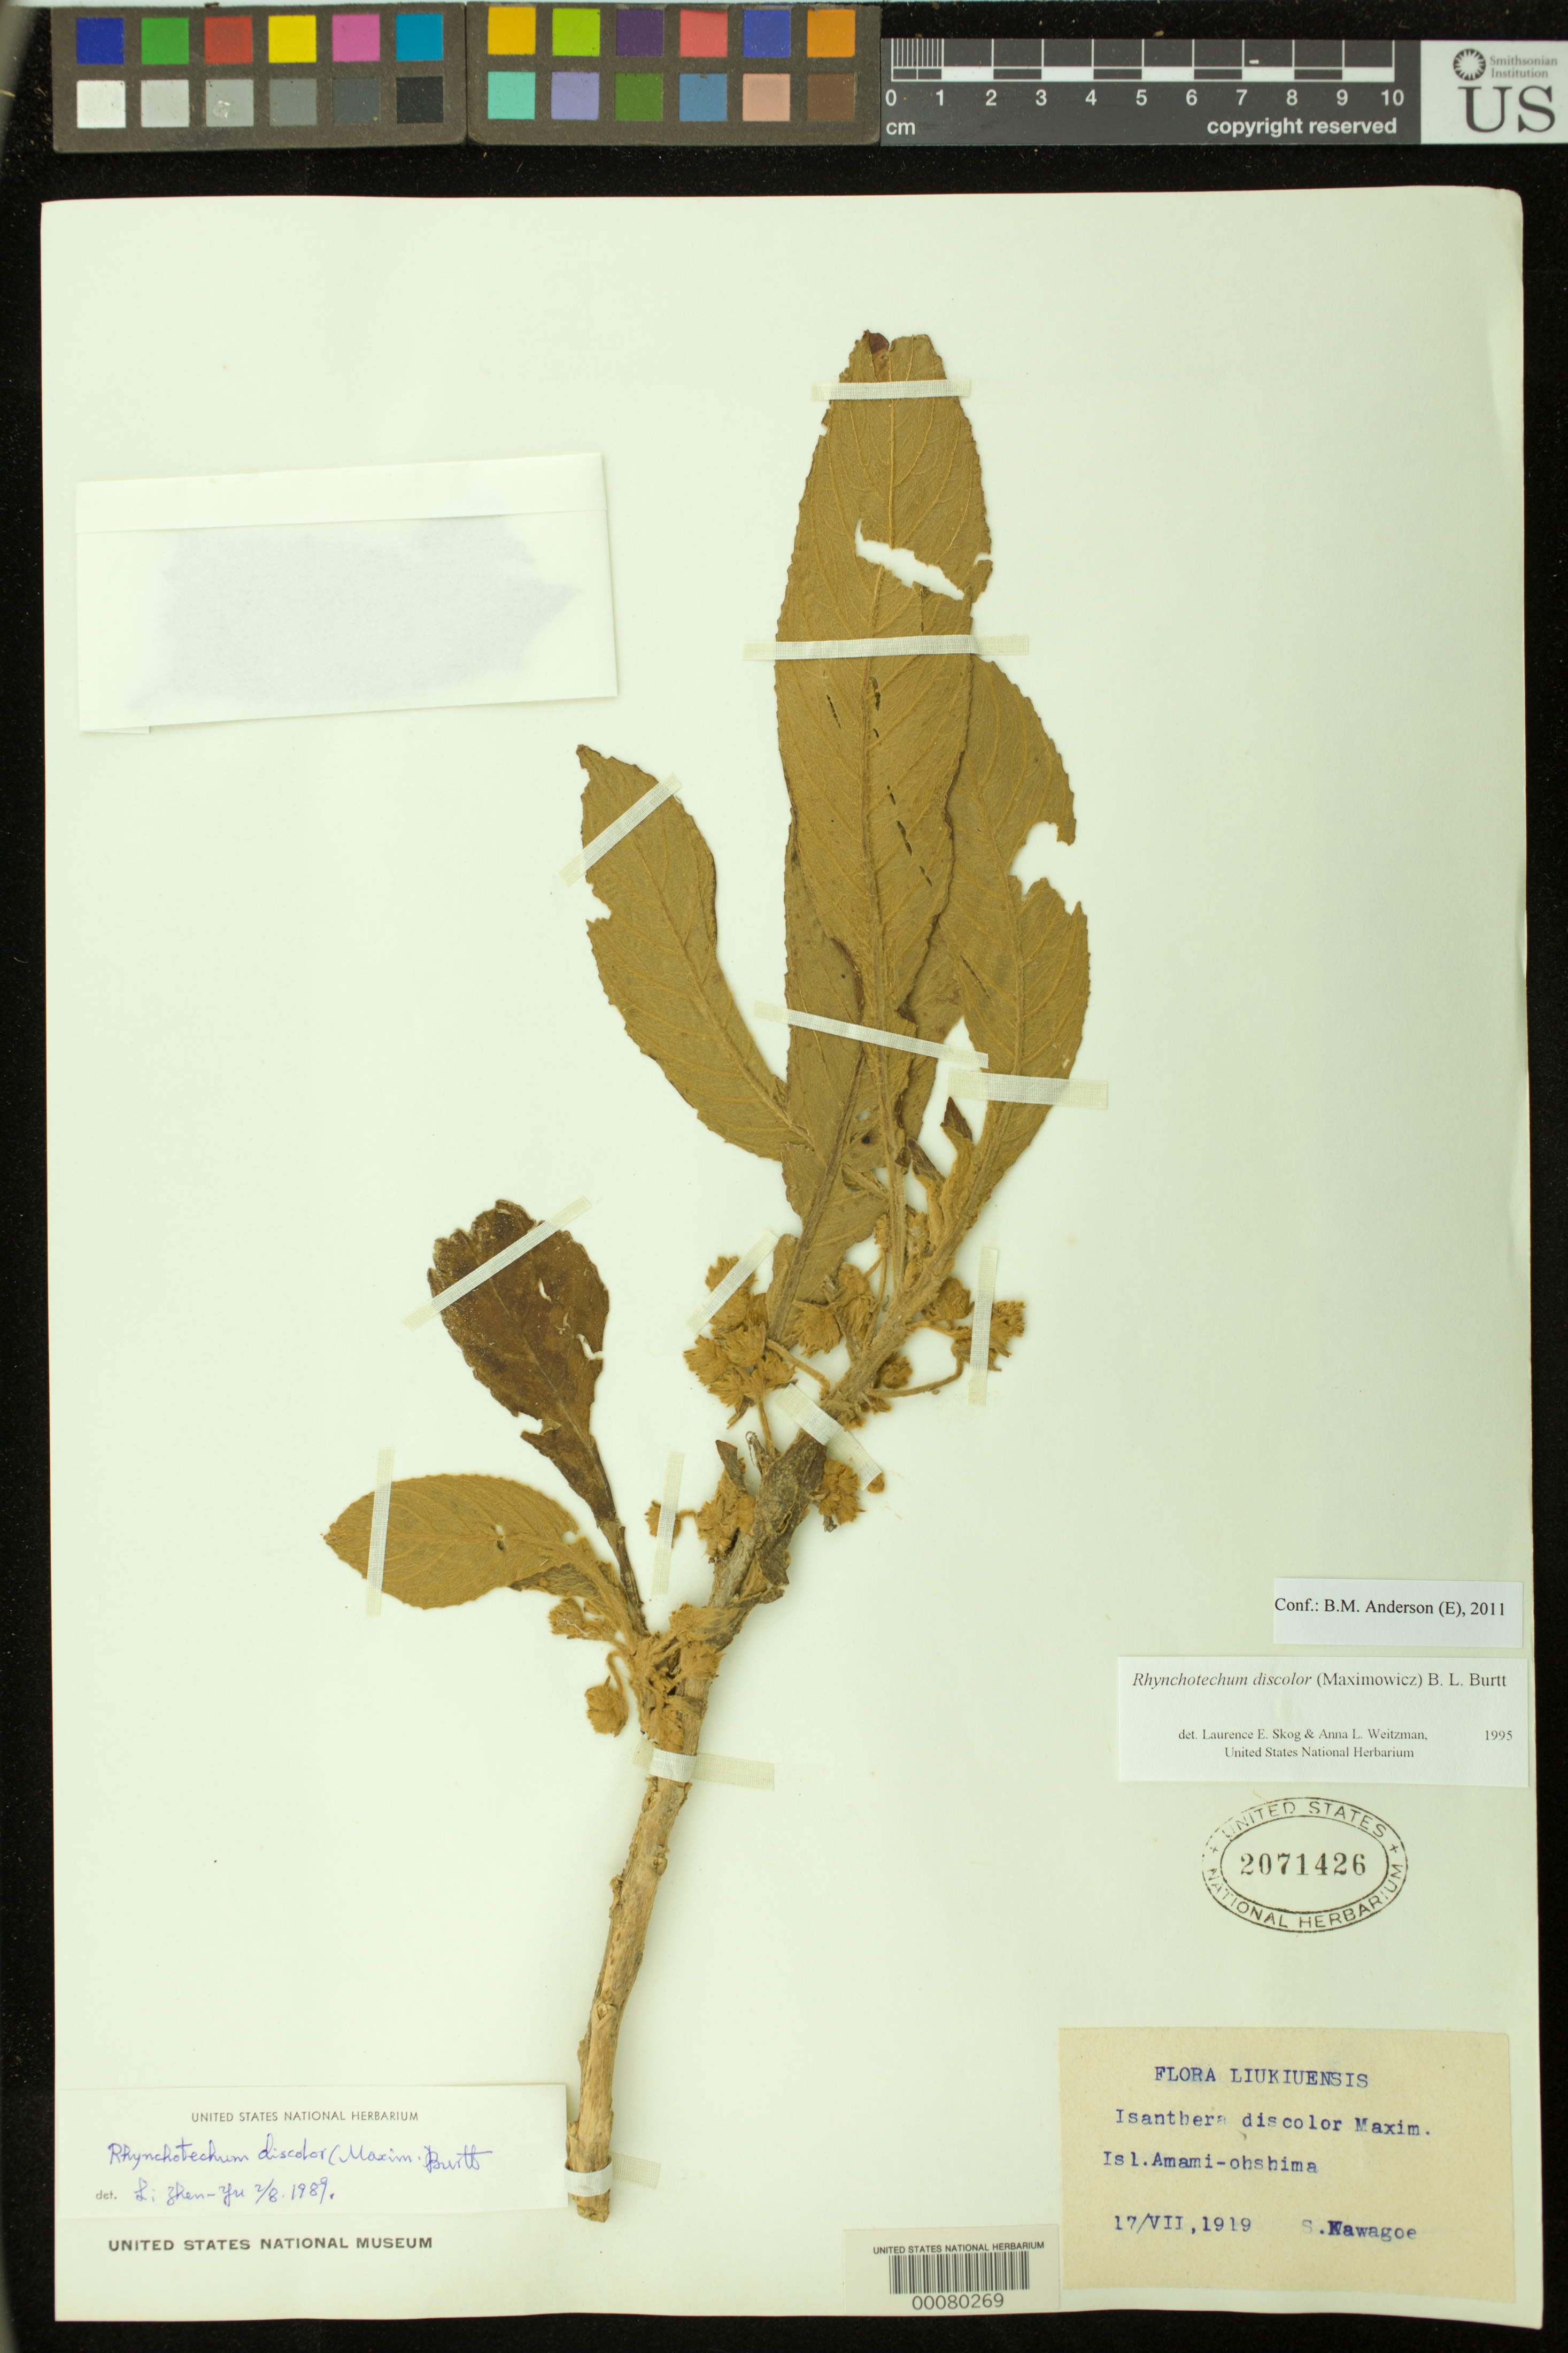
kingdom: Plantae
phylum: Tracheophyta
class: Magnoliopsida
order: Lamiales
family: Gesneriaceae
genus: Rhynchotechum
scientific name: Rhynchotechum discolor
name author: (Maxim.) B.L. Burtt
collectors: S. Kawagoe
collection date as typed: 17 Jul 1919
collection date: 1919-07-17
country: Japan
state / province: Okinawa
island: Amami-Ohshima I.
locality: Island amami-ohshima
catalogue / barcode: US 2071426